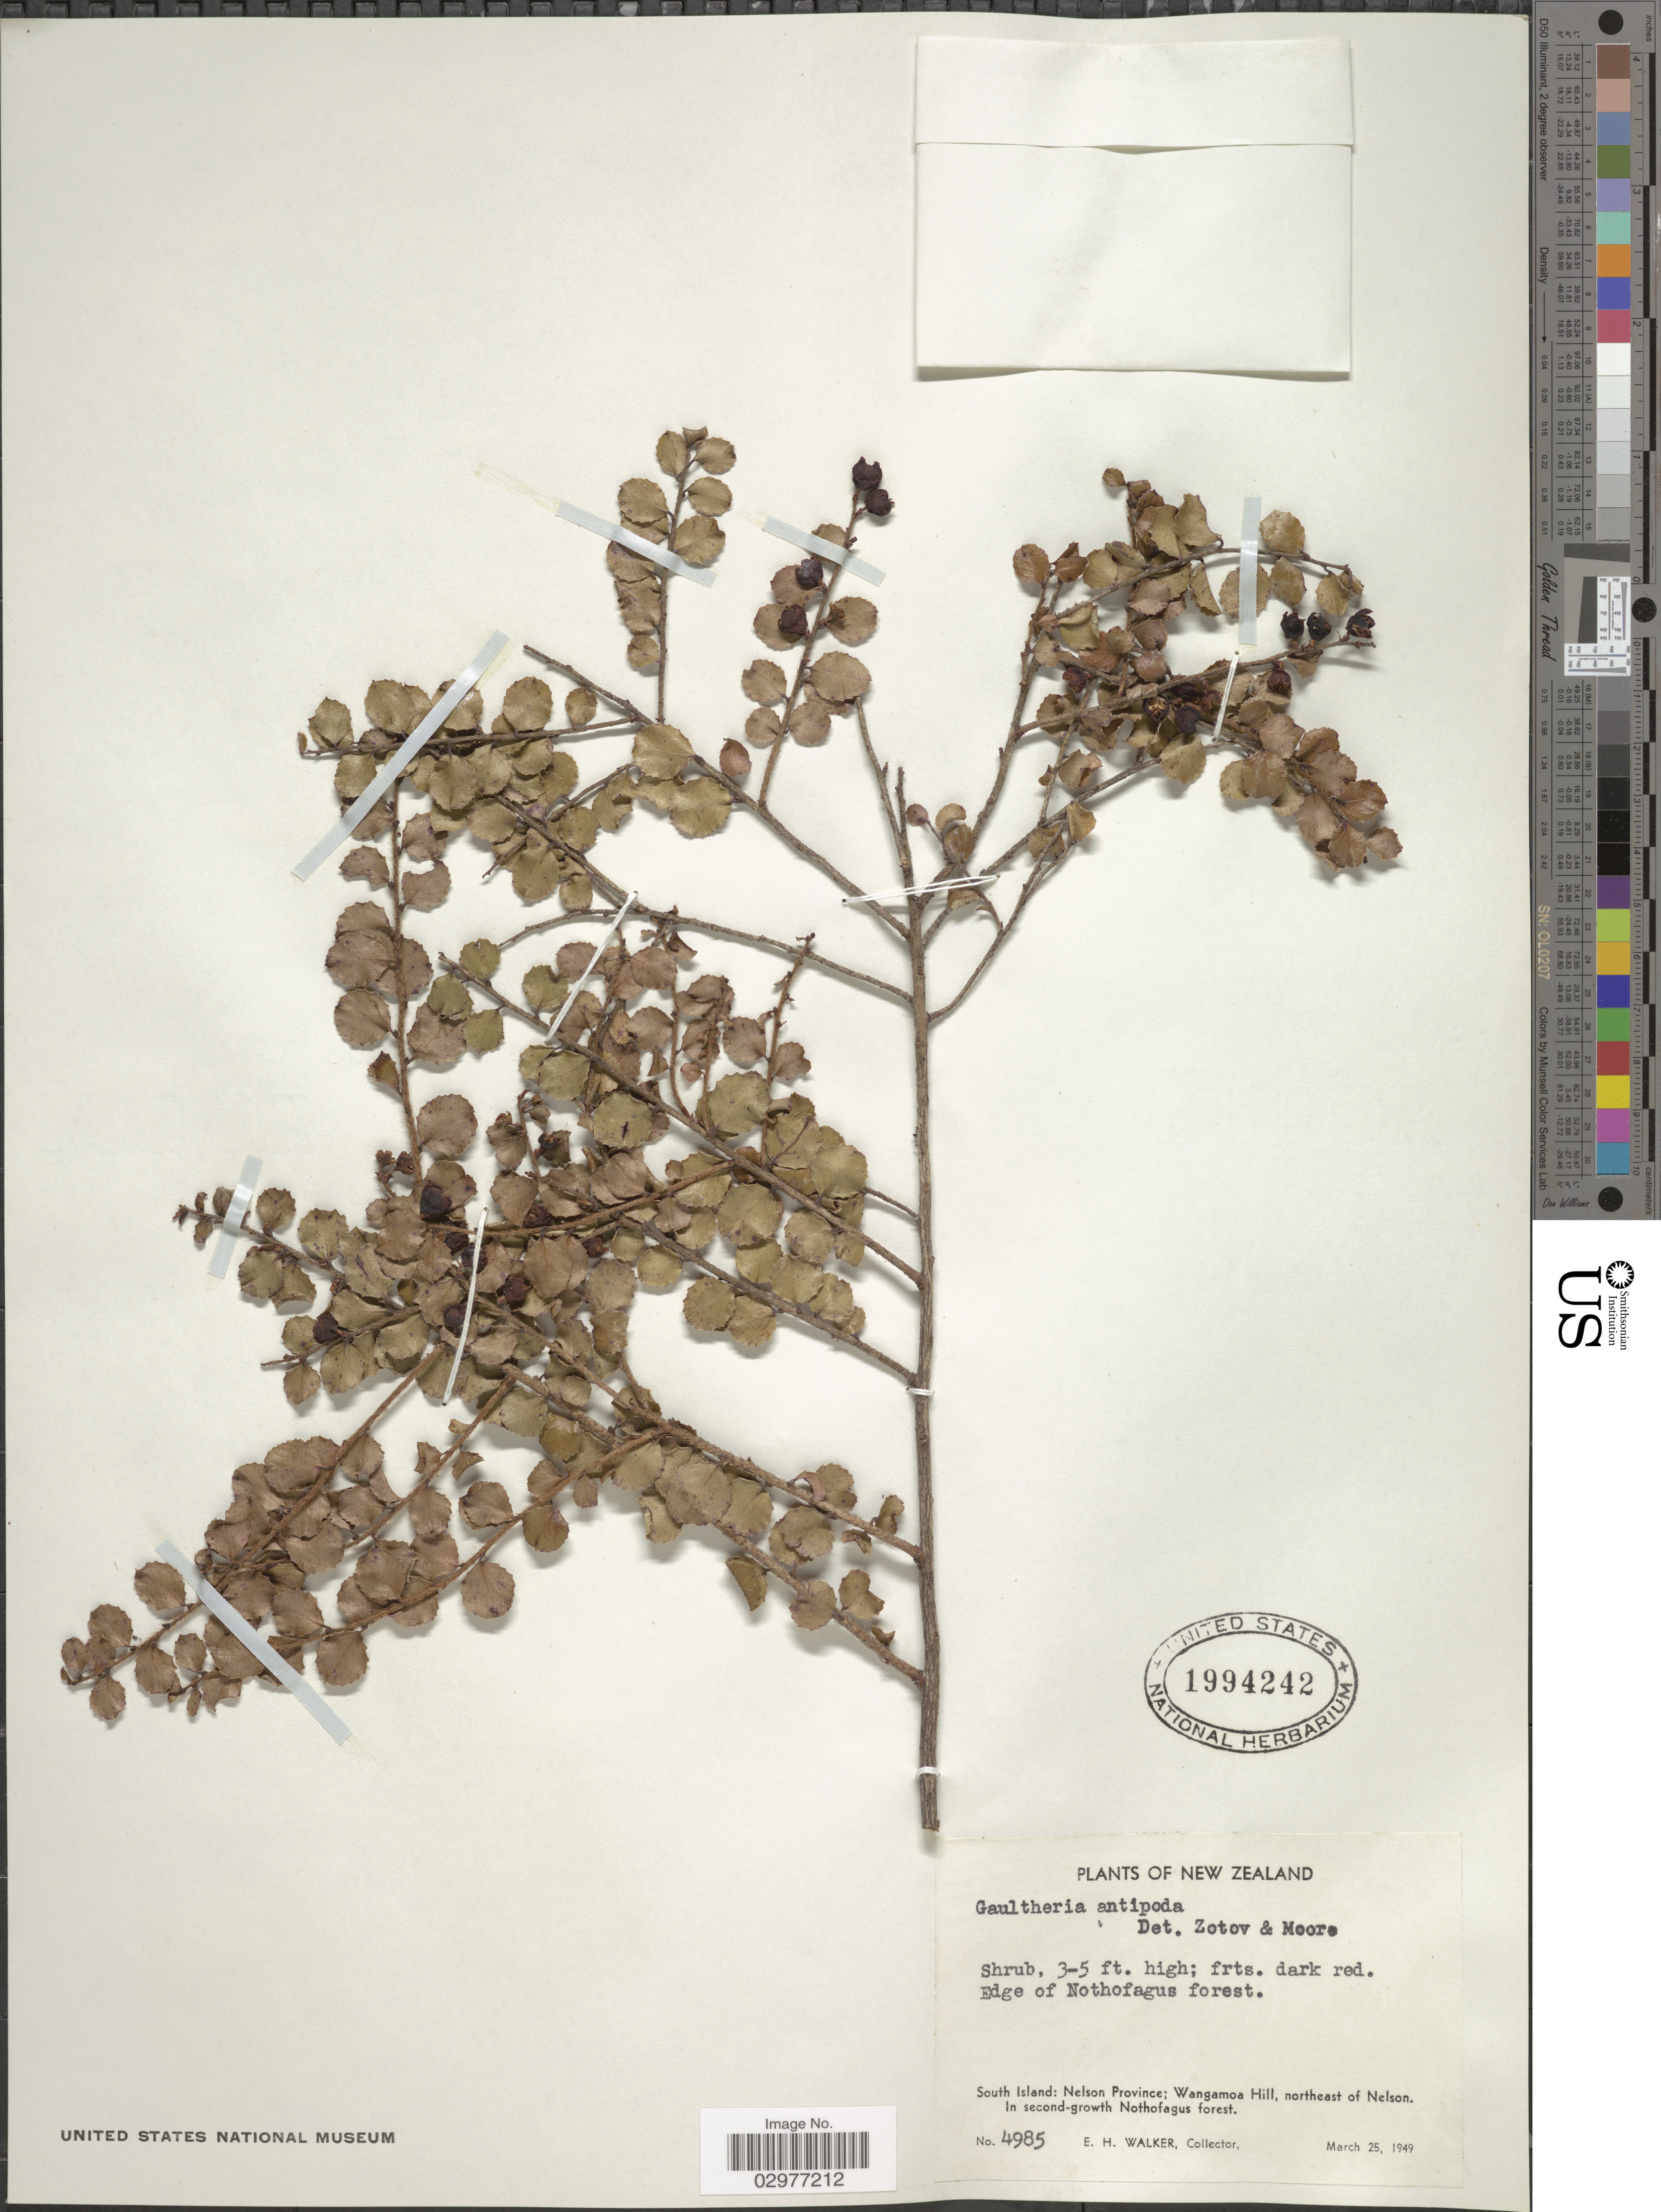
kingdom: Plantae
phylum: Tracheophyta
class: Magnoliopsida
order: Ericales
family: Ericaceae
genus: Gaultheria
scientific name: Gaultheria antipoda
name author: G. Forst.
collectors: E. H. Walker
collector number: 4985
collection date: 1949-03-25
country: New Zealand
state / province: Nelson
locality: Edge of Nothofagus forest. South Island: Wangamoa Hill, northeast of Nelson. In second-growth Nothofagus forest.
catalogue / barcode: US 1994242